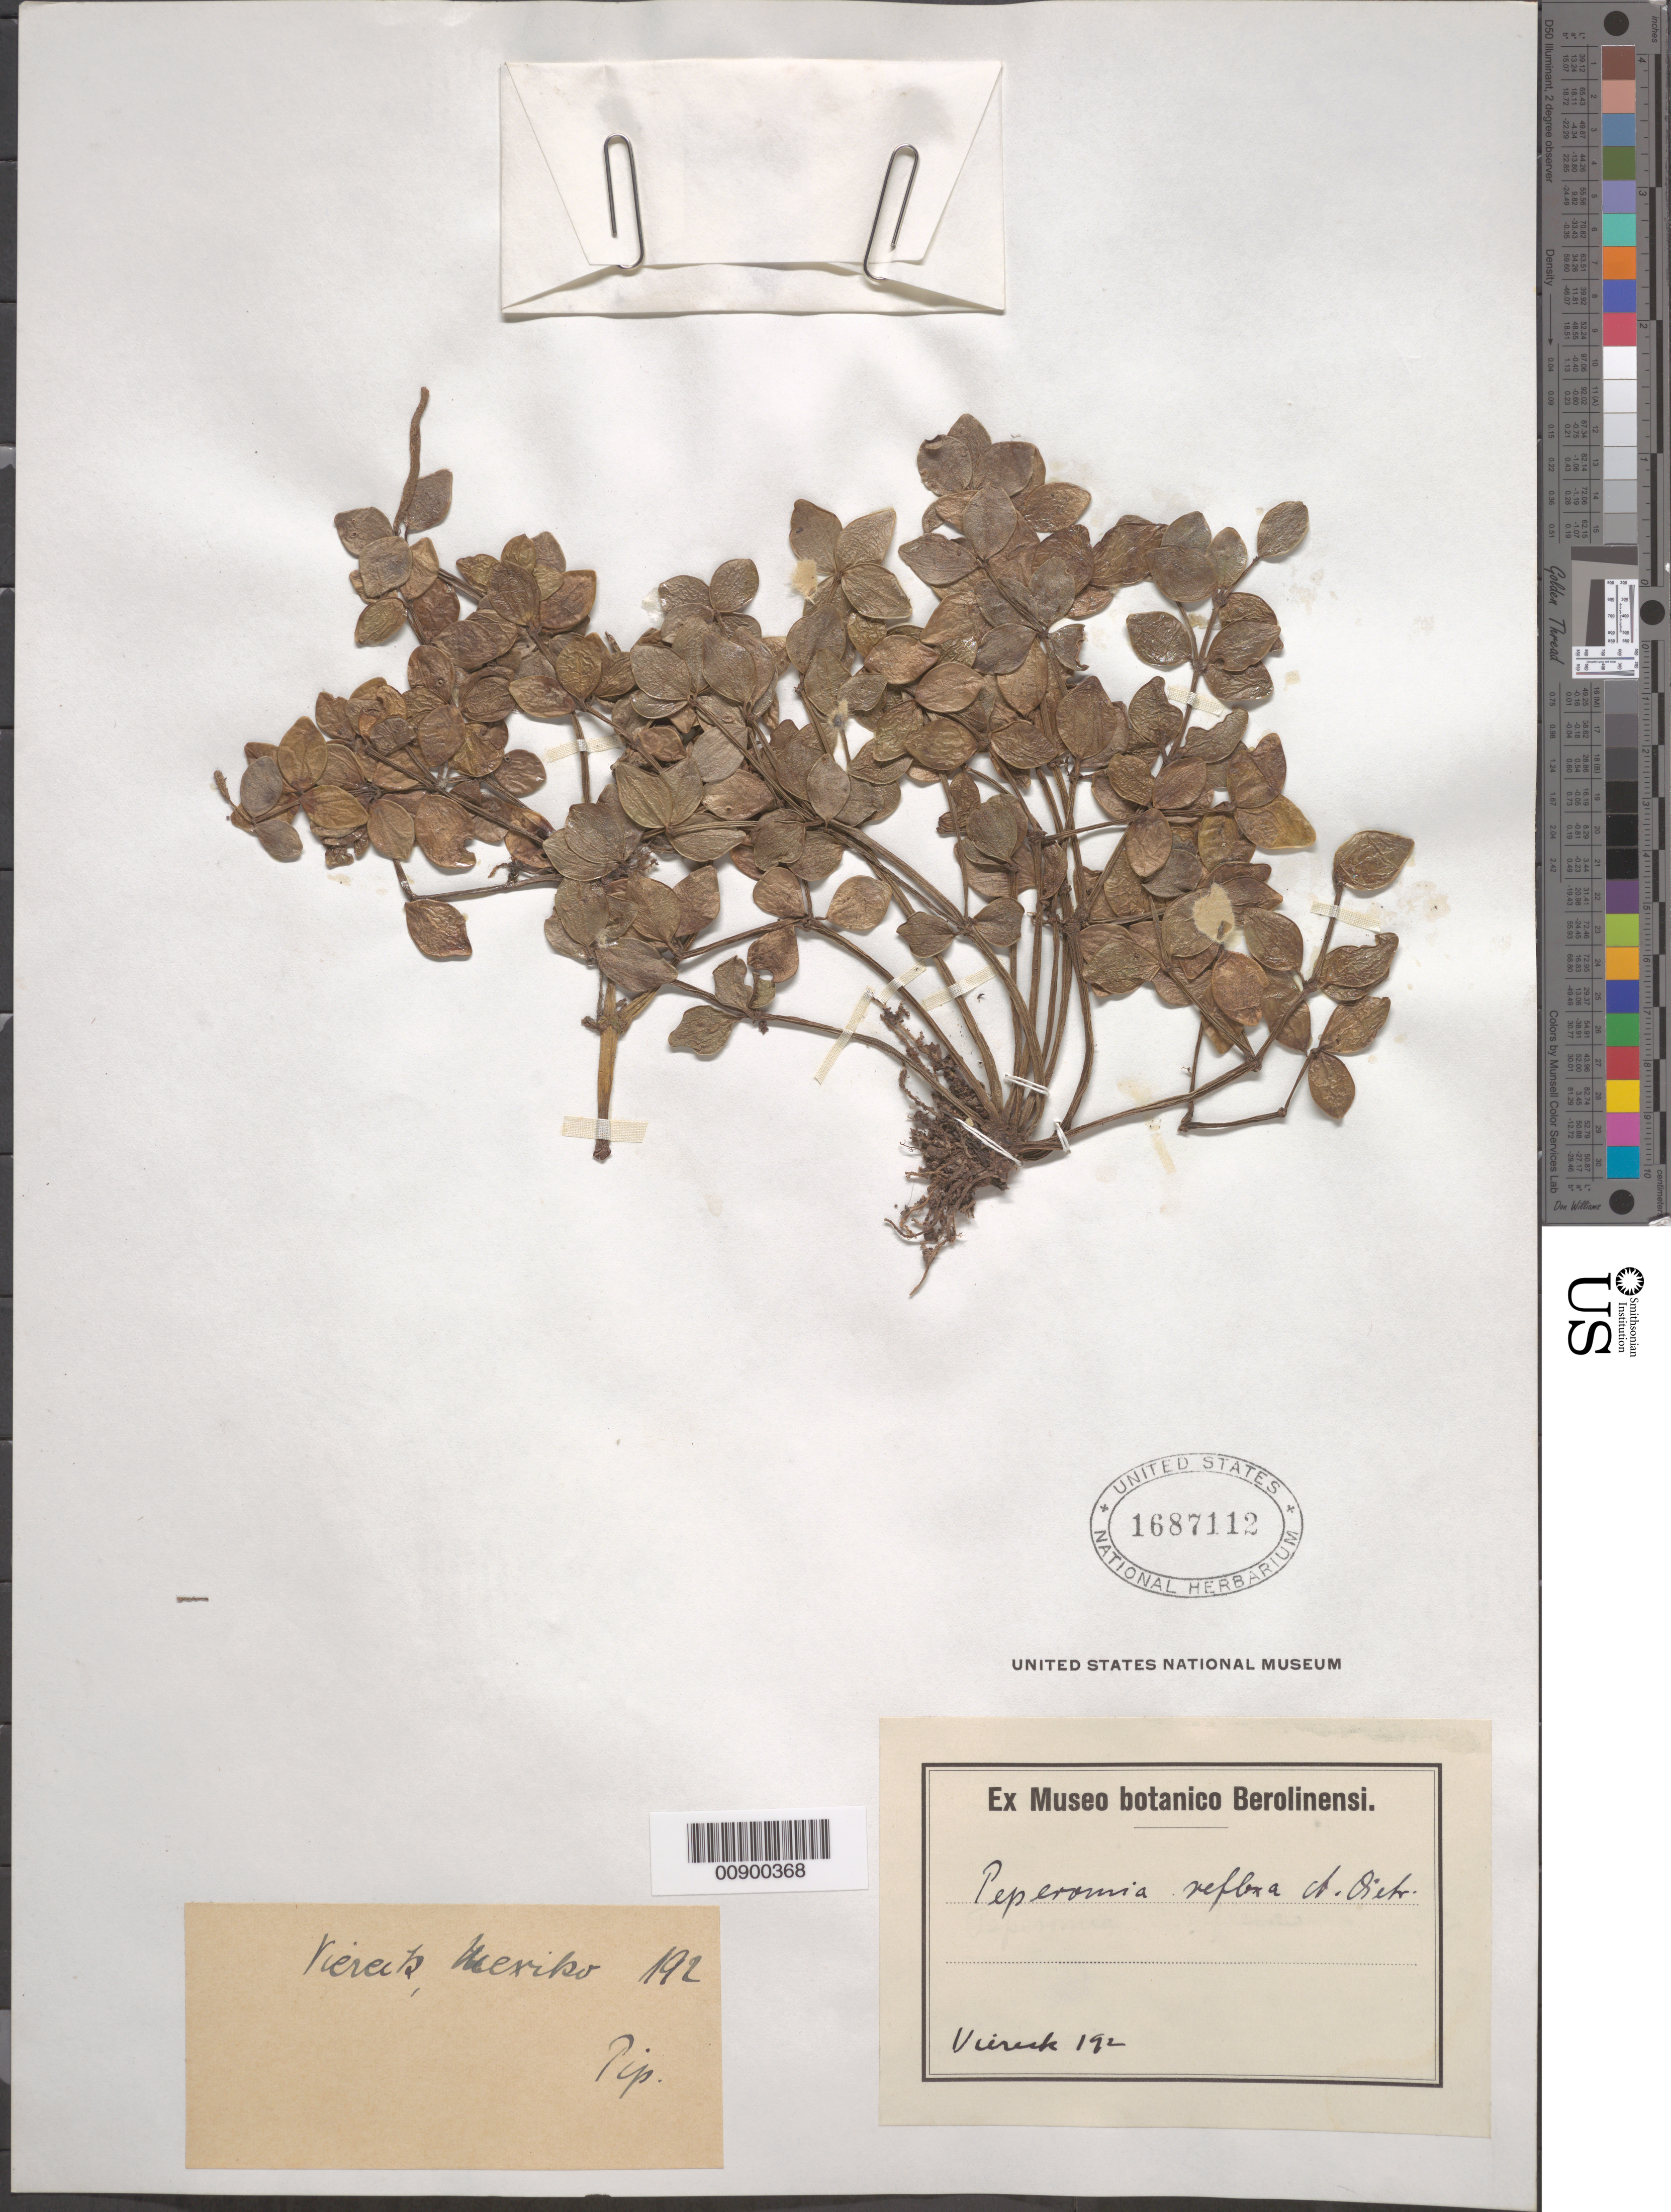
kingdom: Plantae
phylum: Tracheophyta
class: Magnoliopsida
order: Piperales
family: Piperaceae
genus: Peperomia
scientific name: Peperomia tetraphylla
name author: (G. Forst.) Hook. & Arn.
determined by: Jiménez, José Estaban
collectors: H. W. Viereck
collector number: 192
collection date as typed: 1930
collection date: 1930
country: Mexico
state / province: Tamaulipas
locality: Mexico.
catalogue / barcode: US 1687112